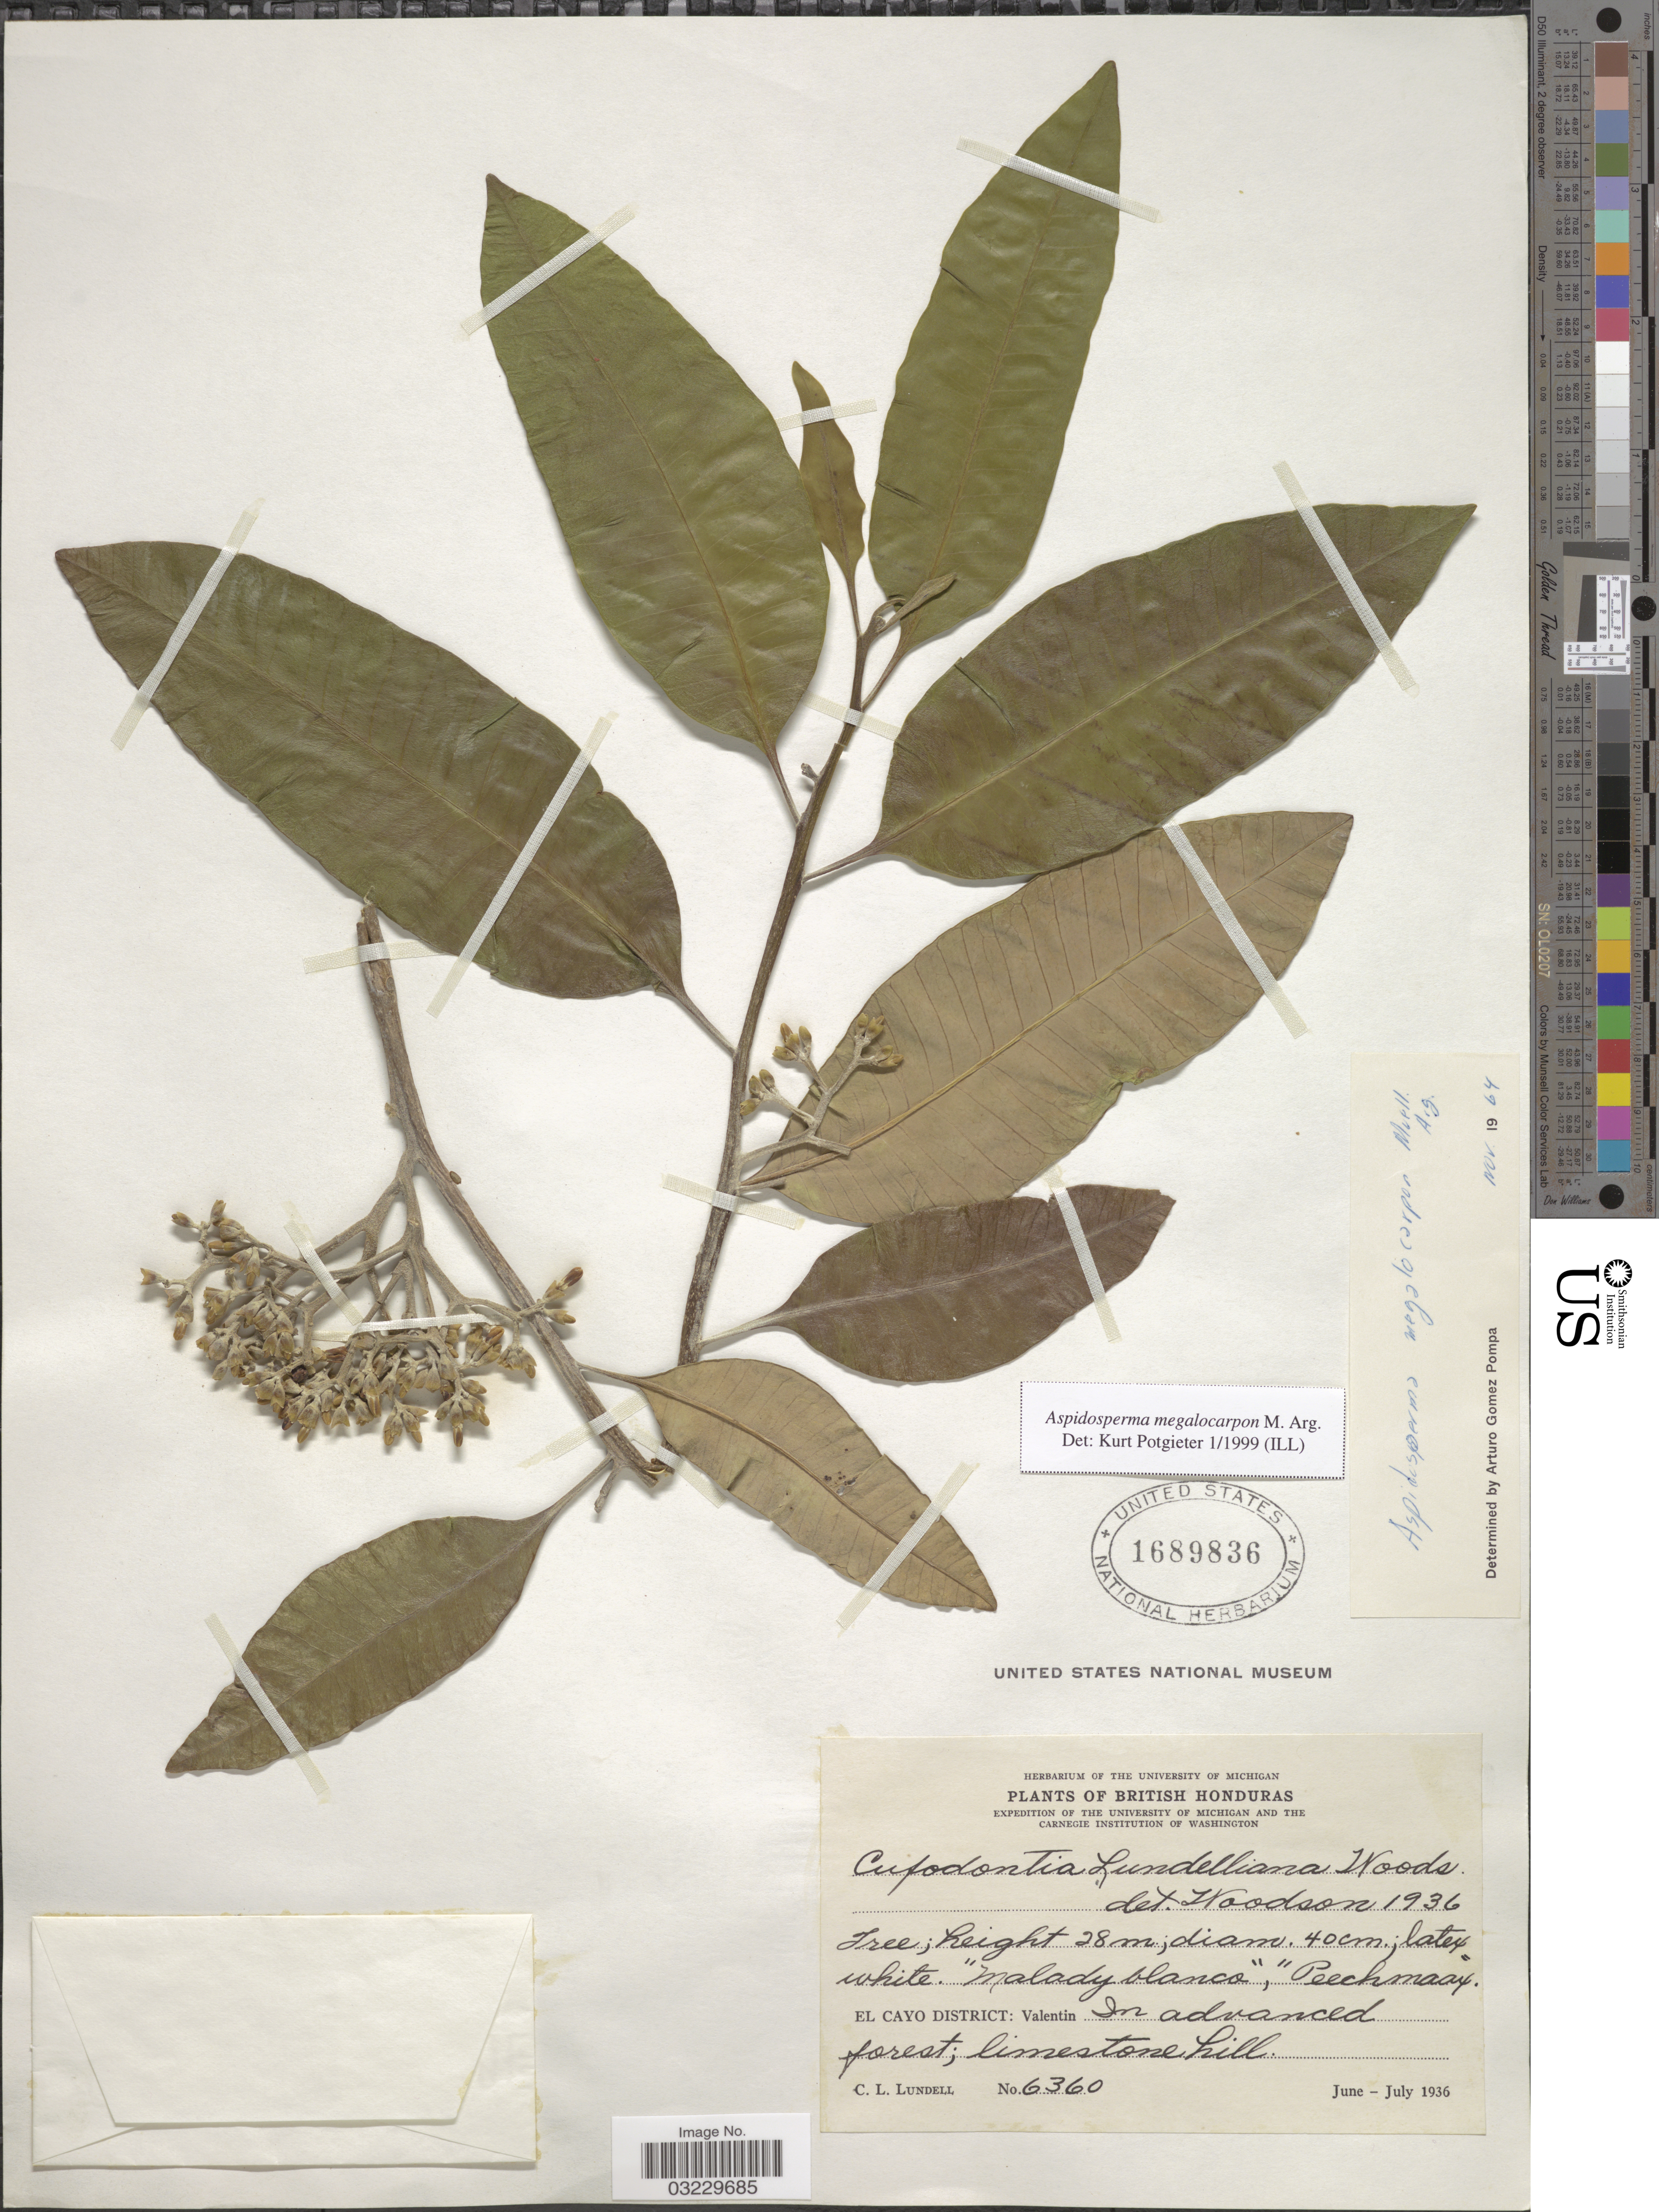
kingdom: Plantae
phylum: Tracheophyta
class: Magnoliopsida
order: Gentianales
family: Apocynaceae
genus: Aspidosperma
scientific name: Aspidosperma megalocarpon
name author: Müll. Arg.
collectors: C. L. Lundell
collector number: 6360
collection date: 1936-06/1936-07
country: Belize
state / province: Cayo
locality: El Cayo District: Valentin.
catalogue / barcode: US 1689836